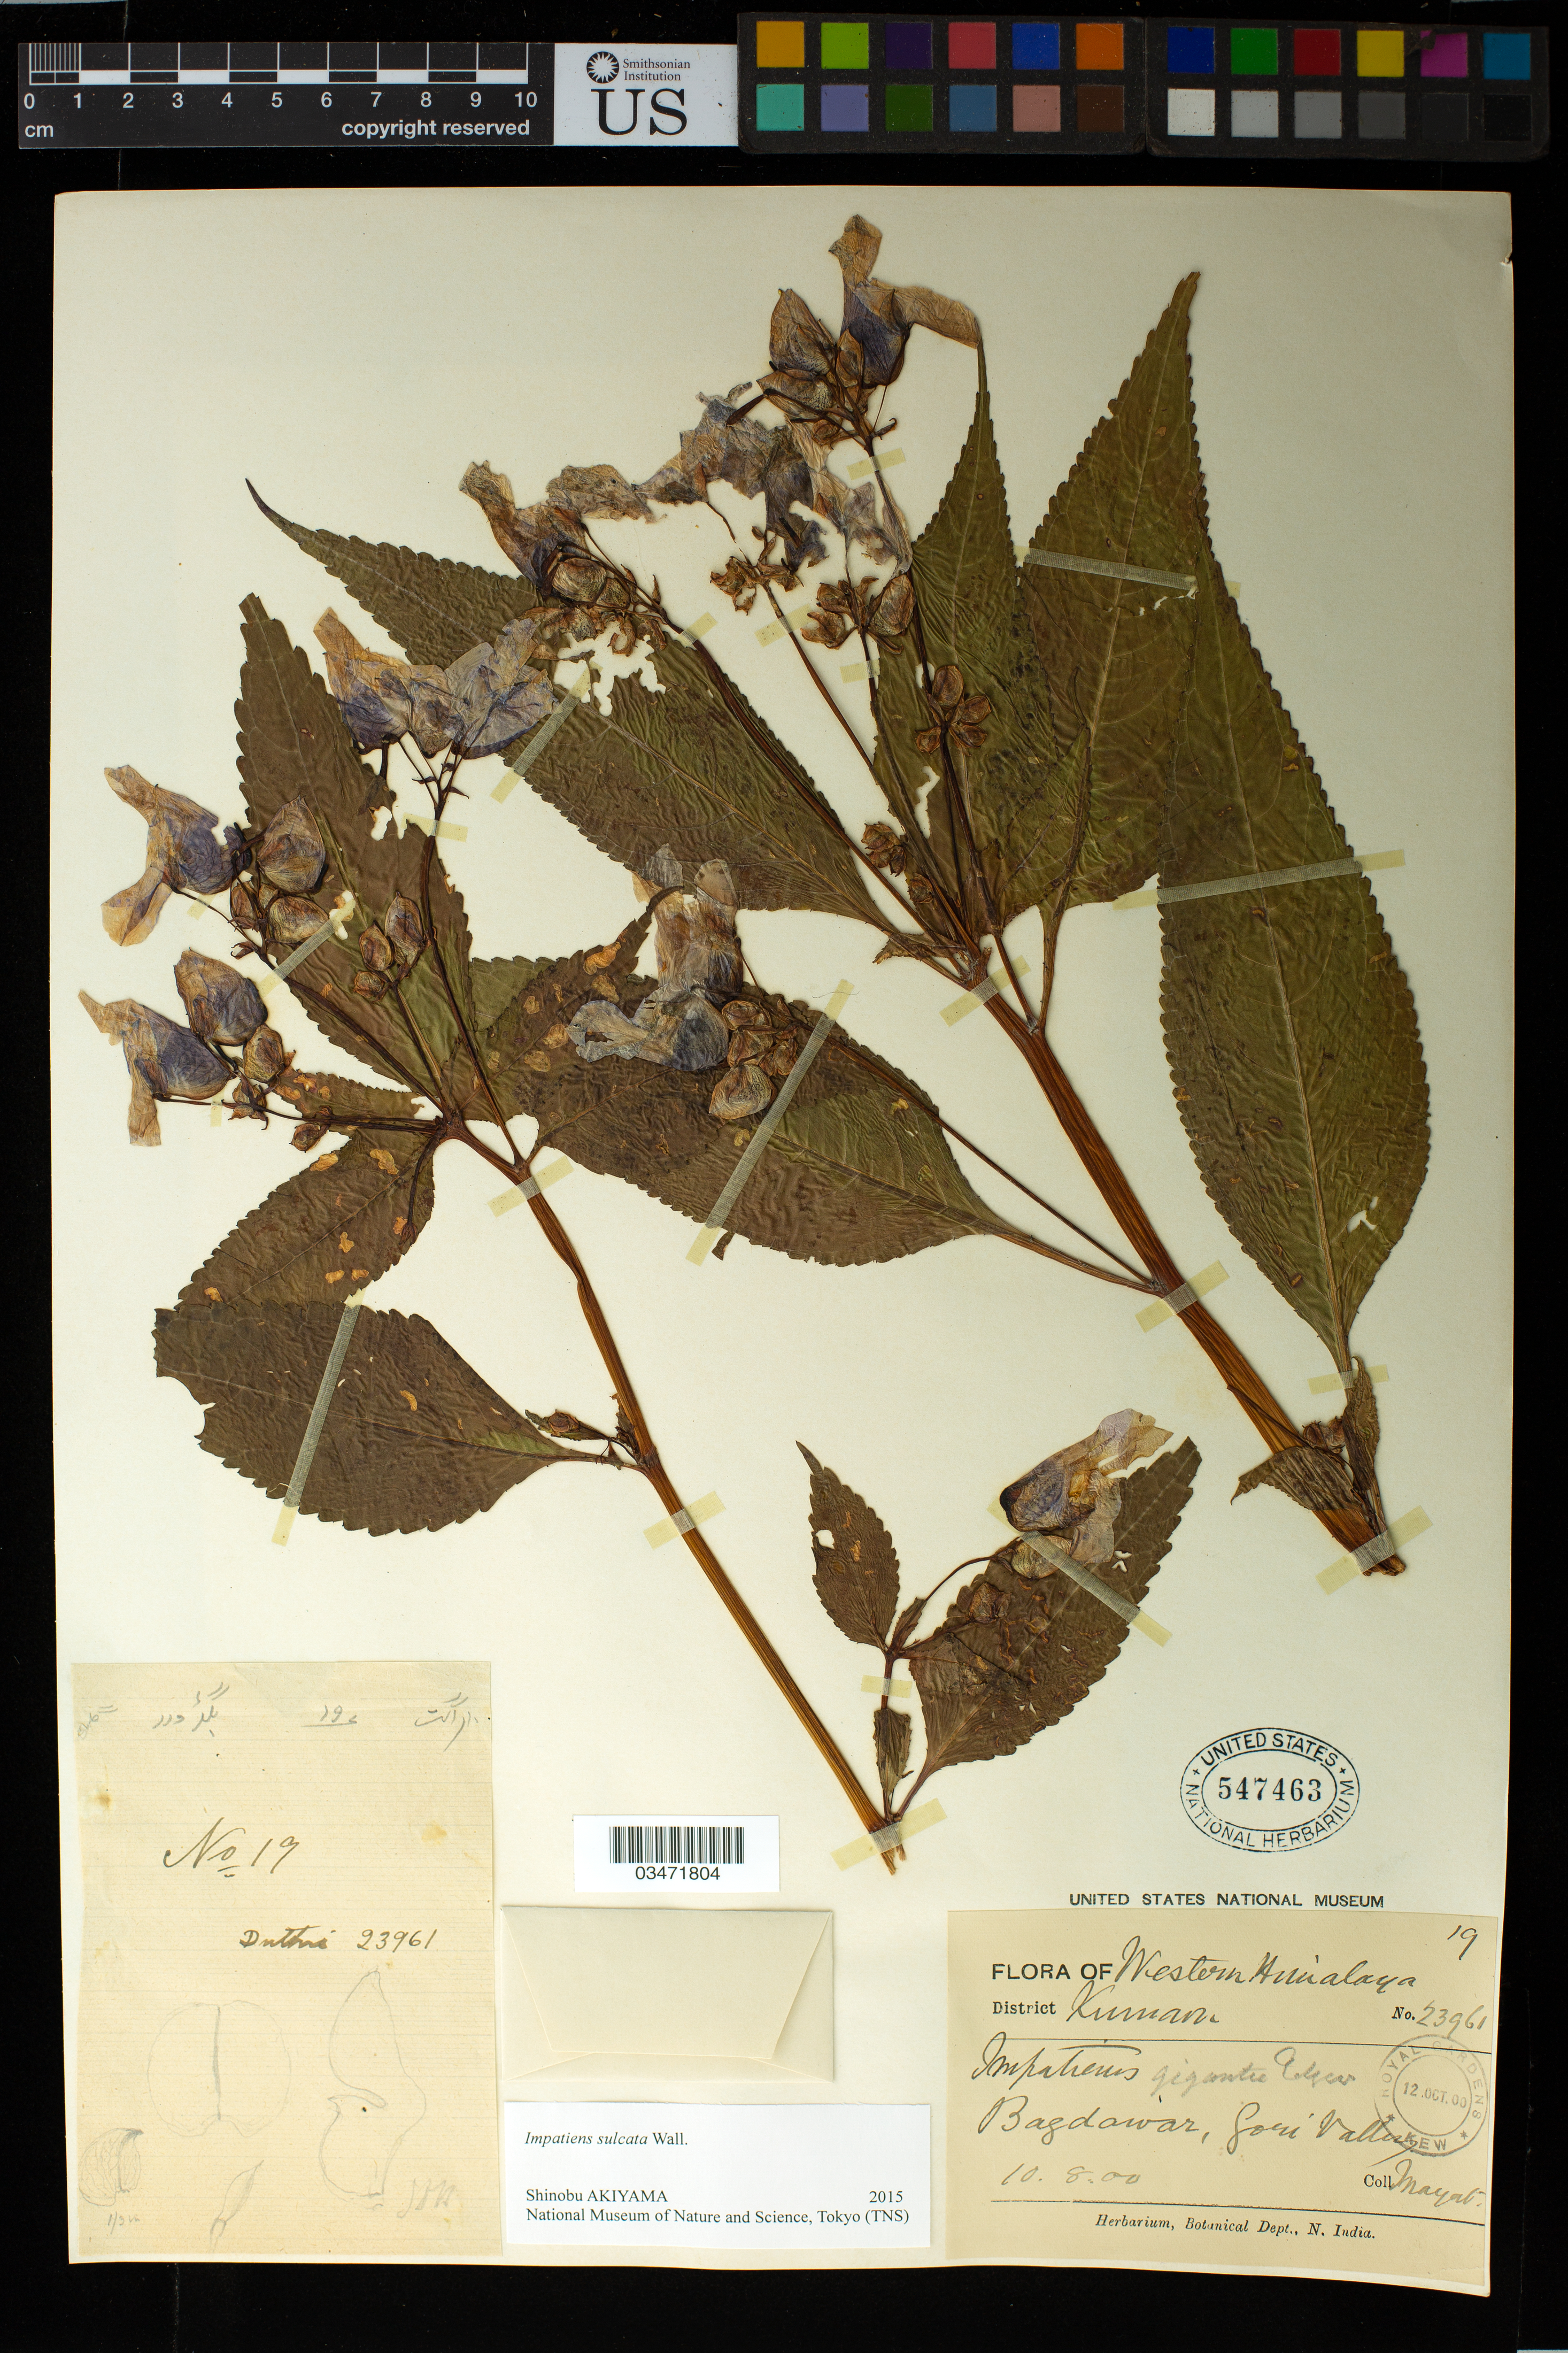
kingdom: Plantae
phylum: Tracheophyta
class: Magnoliopsida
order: Ericales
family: Balsaminaceae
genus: Impatiens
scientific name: Impatiens sulcata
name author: Wall.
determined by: Akiyama, Shinobu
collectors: -. Inayat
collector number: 23961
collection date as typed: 10-8-00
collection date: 1900-08-10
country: India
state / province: Uttarakhand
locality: Western Himalaya. Kumaon District. Bagdowar, Gari Valley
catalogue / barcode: US 547463